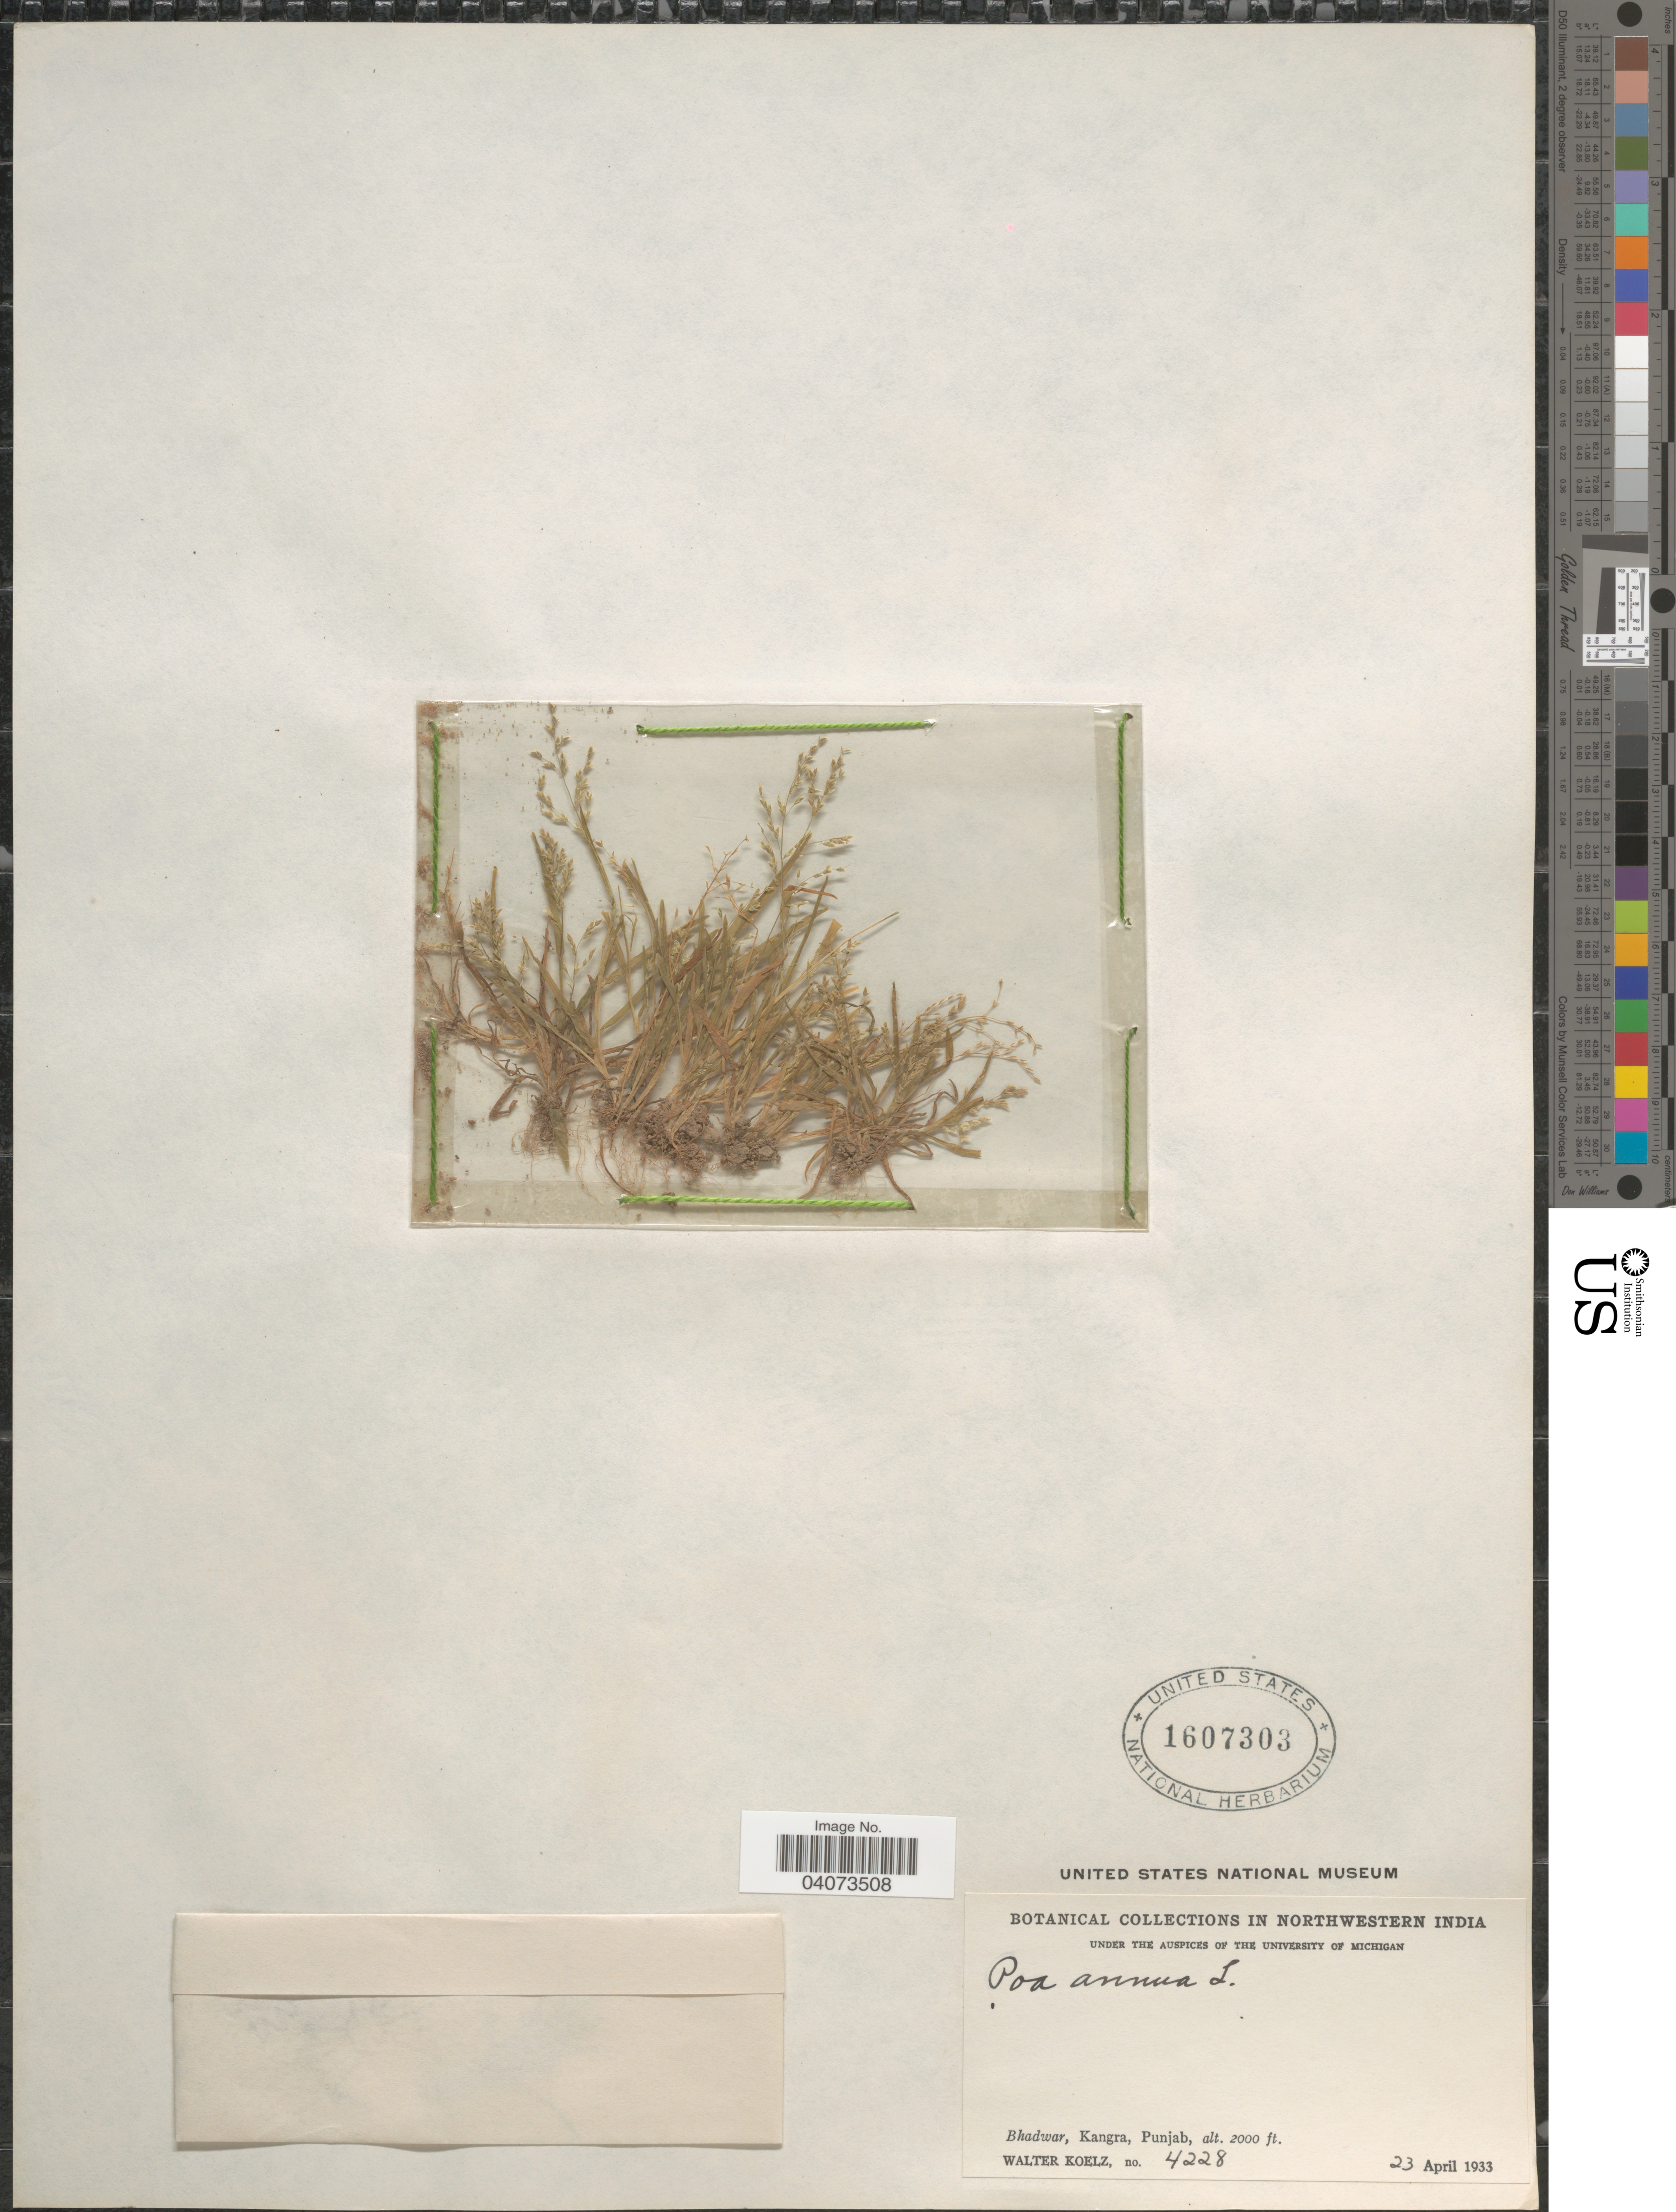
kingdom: Plantae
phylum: Tracheophyta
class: Liliopsida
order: Poales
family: Poaceae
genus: Poa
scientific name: Poa infirma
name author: Kunth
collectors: W. N. Koelz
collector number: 4228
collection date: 1933-04-23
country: India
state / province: Punjab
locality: Northwestern India. Bhadwar, Kangra.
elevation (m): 610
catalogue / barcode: US 1607303